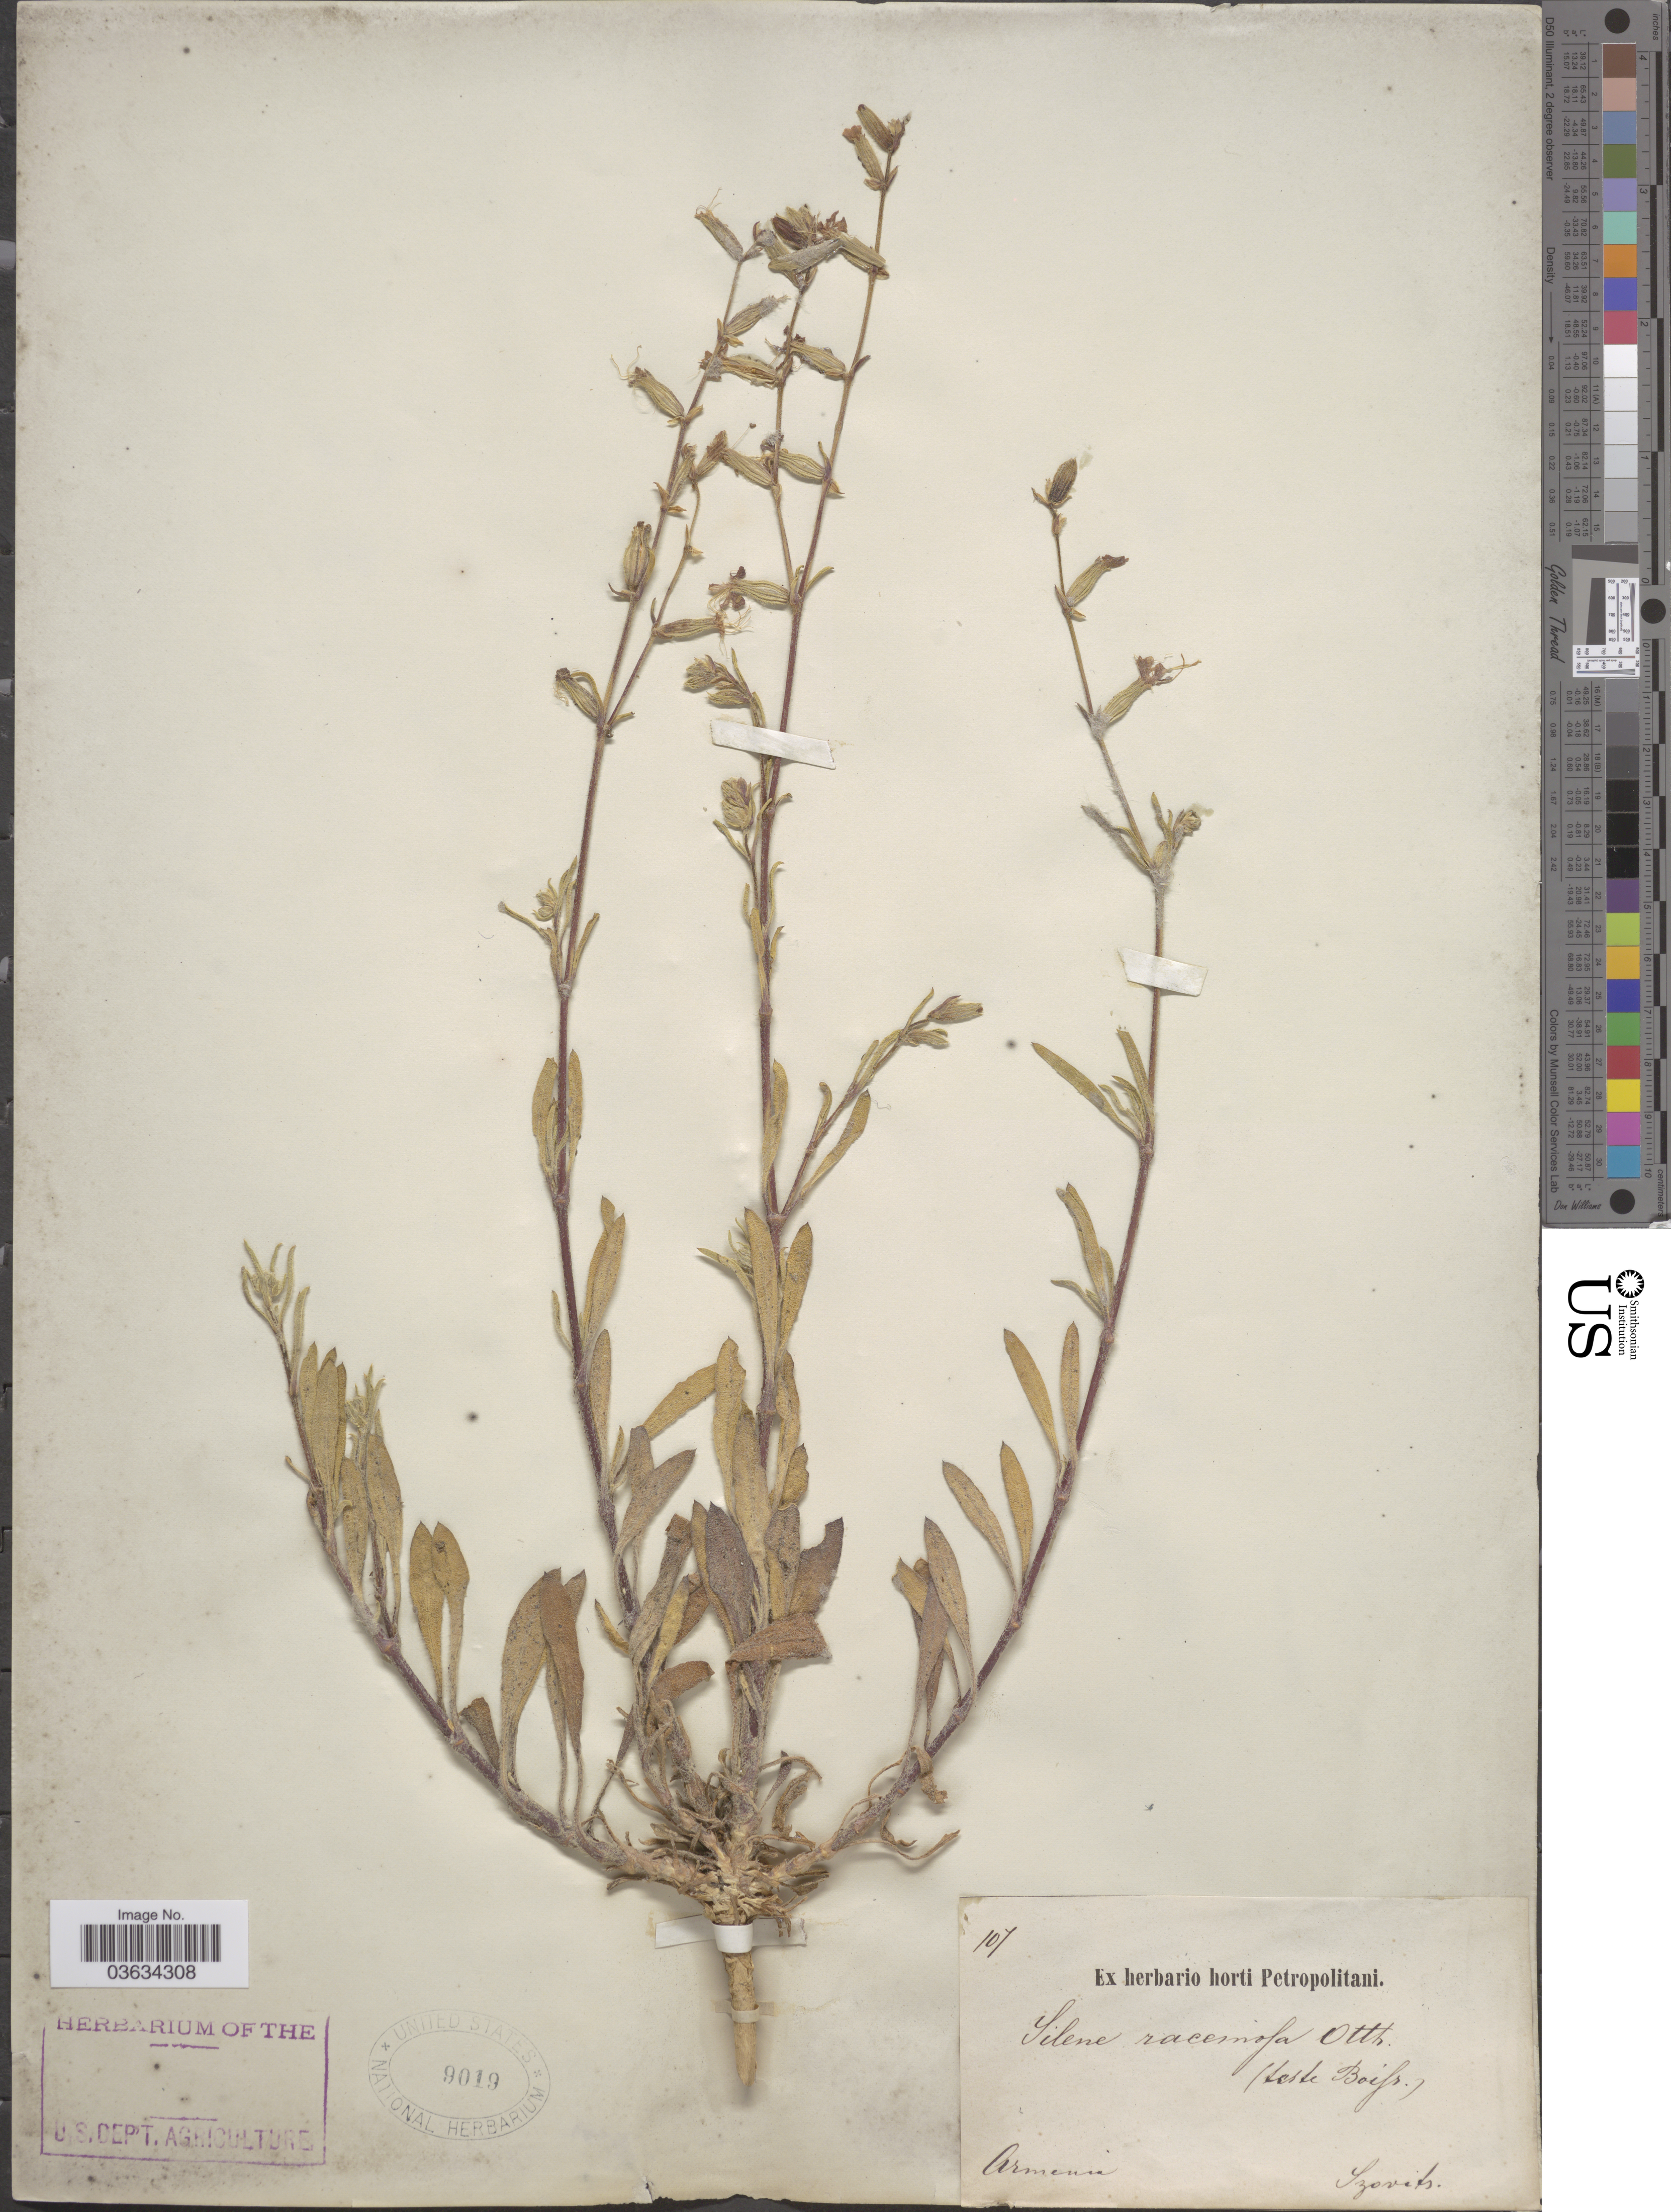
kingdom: Plantae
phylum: Tracheophyta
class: Magnoliopsida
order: Caryophyllales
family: Caryophyllaceae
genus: Silene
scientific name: Silene racemosa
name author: Otth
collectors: Szovits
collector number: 107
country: Armenia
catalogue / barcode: US 9019